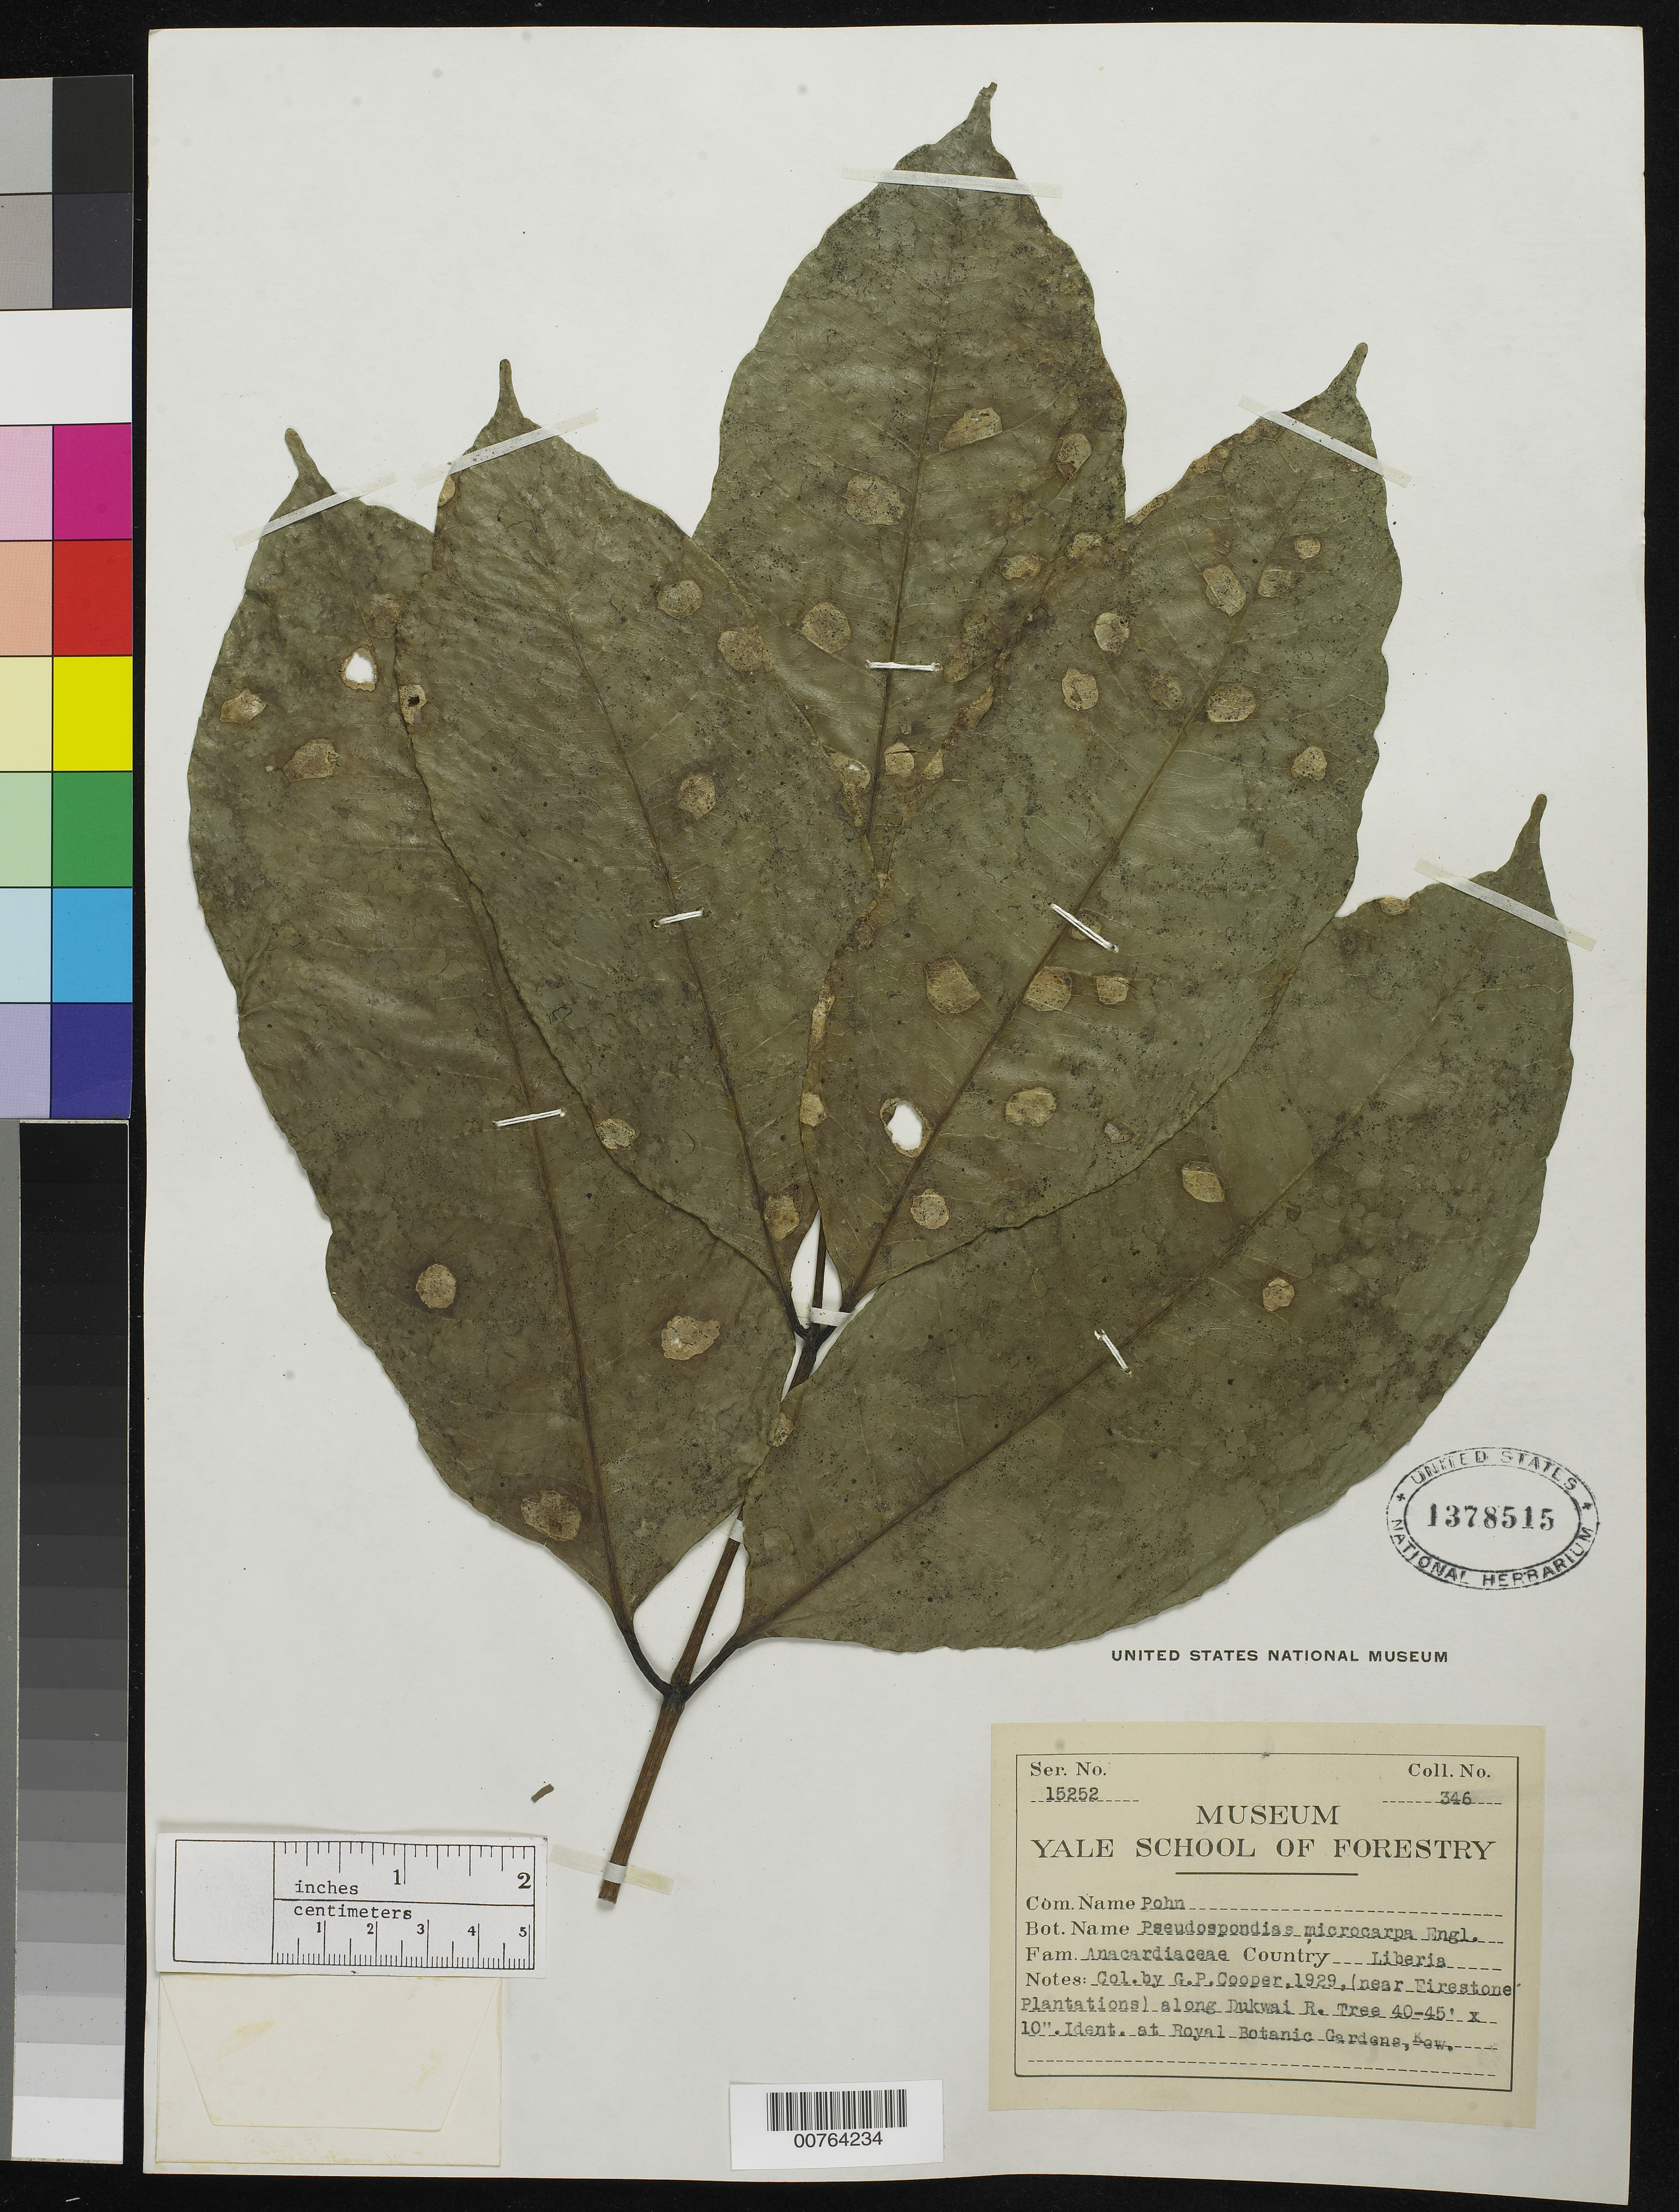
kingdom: Plantae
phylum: Tracheophyta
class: Magnoliopsida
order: Sapindales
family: Anacardiaceae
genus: Pseudospondias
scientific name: Pseudospondias microcarpa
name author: (A. Rich.) Engl.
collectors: G. Cooper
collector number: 346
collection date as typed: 1929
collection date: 1929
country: Liberia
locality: (near Firestone Plantations) along Dukwai River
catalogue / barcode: US 1378515